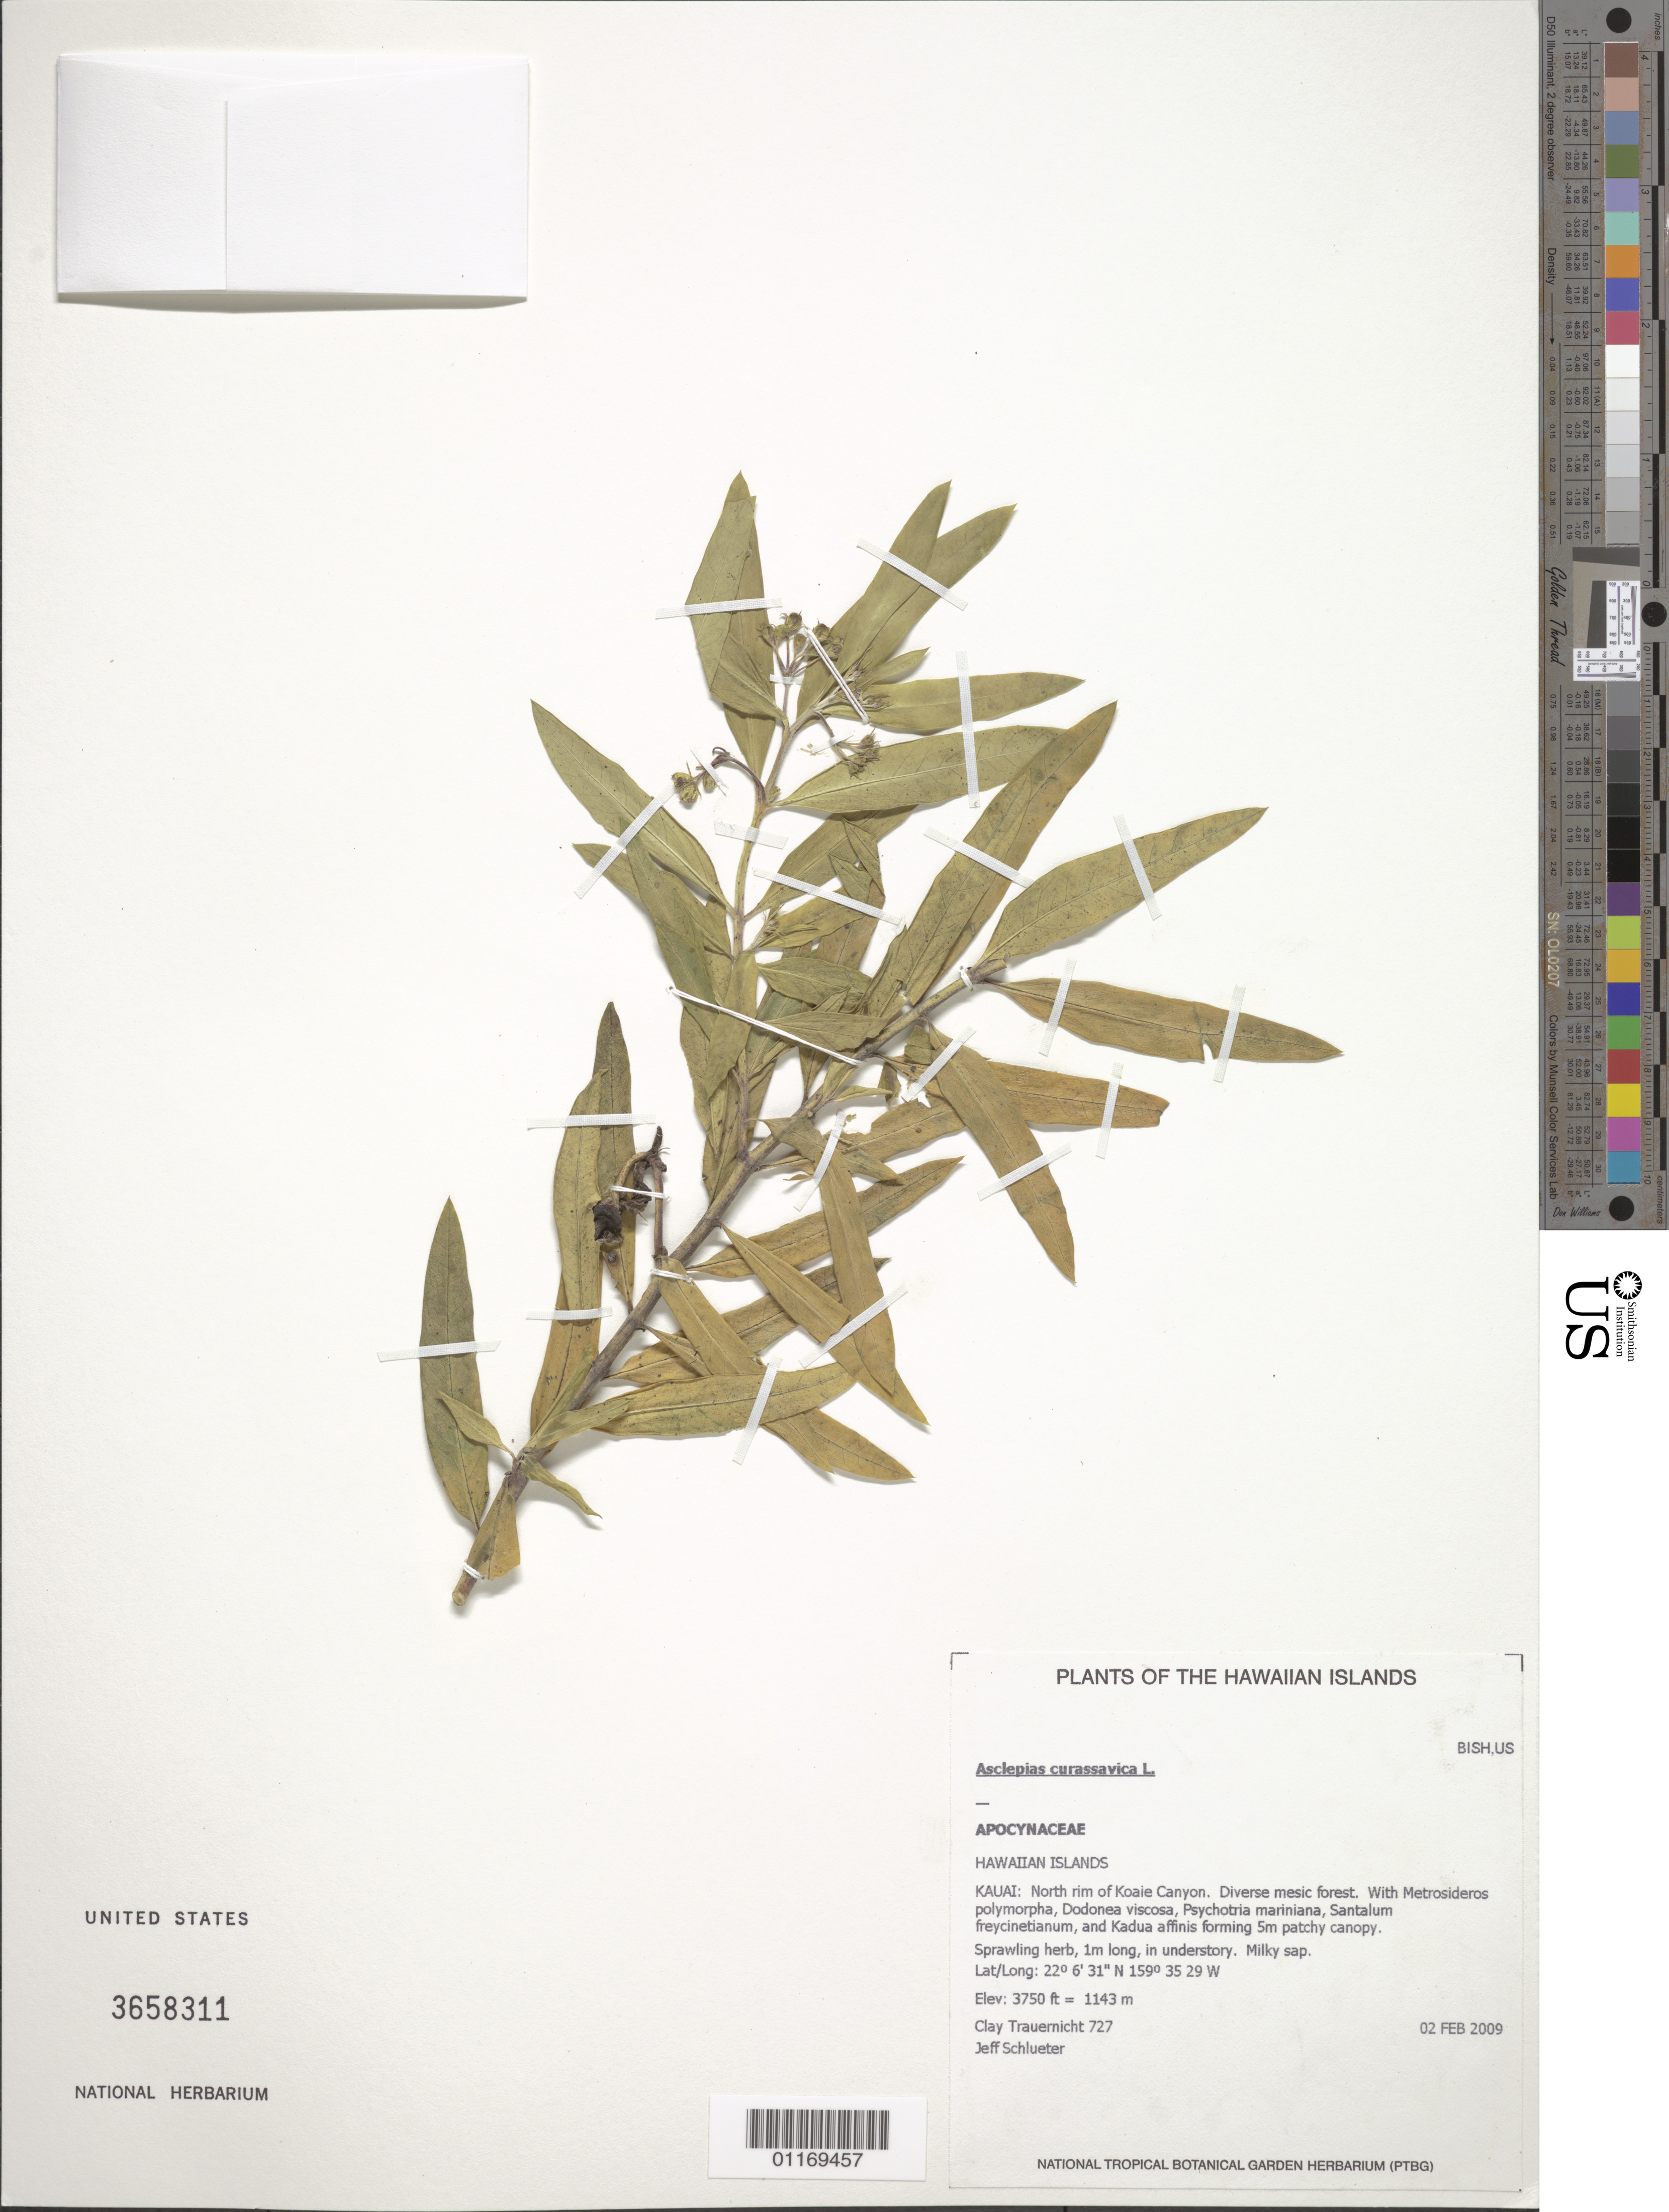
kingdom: Plantae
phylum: Tracheophyta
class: Magnoliopsida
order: Gentianales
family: Apocynaceae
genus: Asclepias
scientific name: Asclepias curassavica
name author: L.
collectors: C. Trauernicht & J. Schlueter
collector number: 727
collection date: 2009-02-02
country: United States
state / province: Hawaii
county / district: Kaui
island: Kaua'i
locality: North rim of Koaie Canyon.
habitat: Diverse mesic forest.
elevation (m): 1143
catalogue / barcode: US 3658311